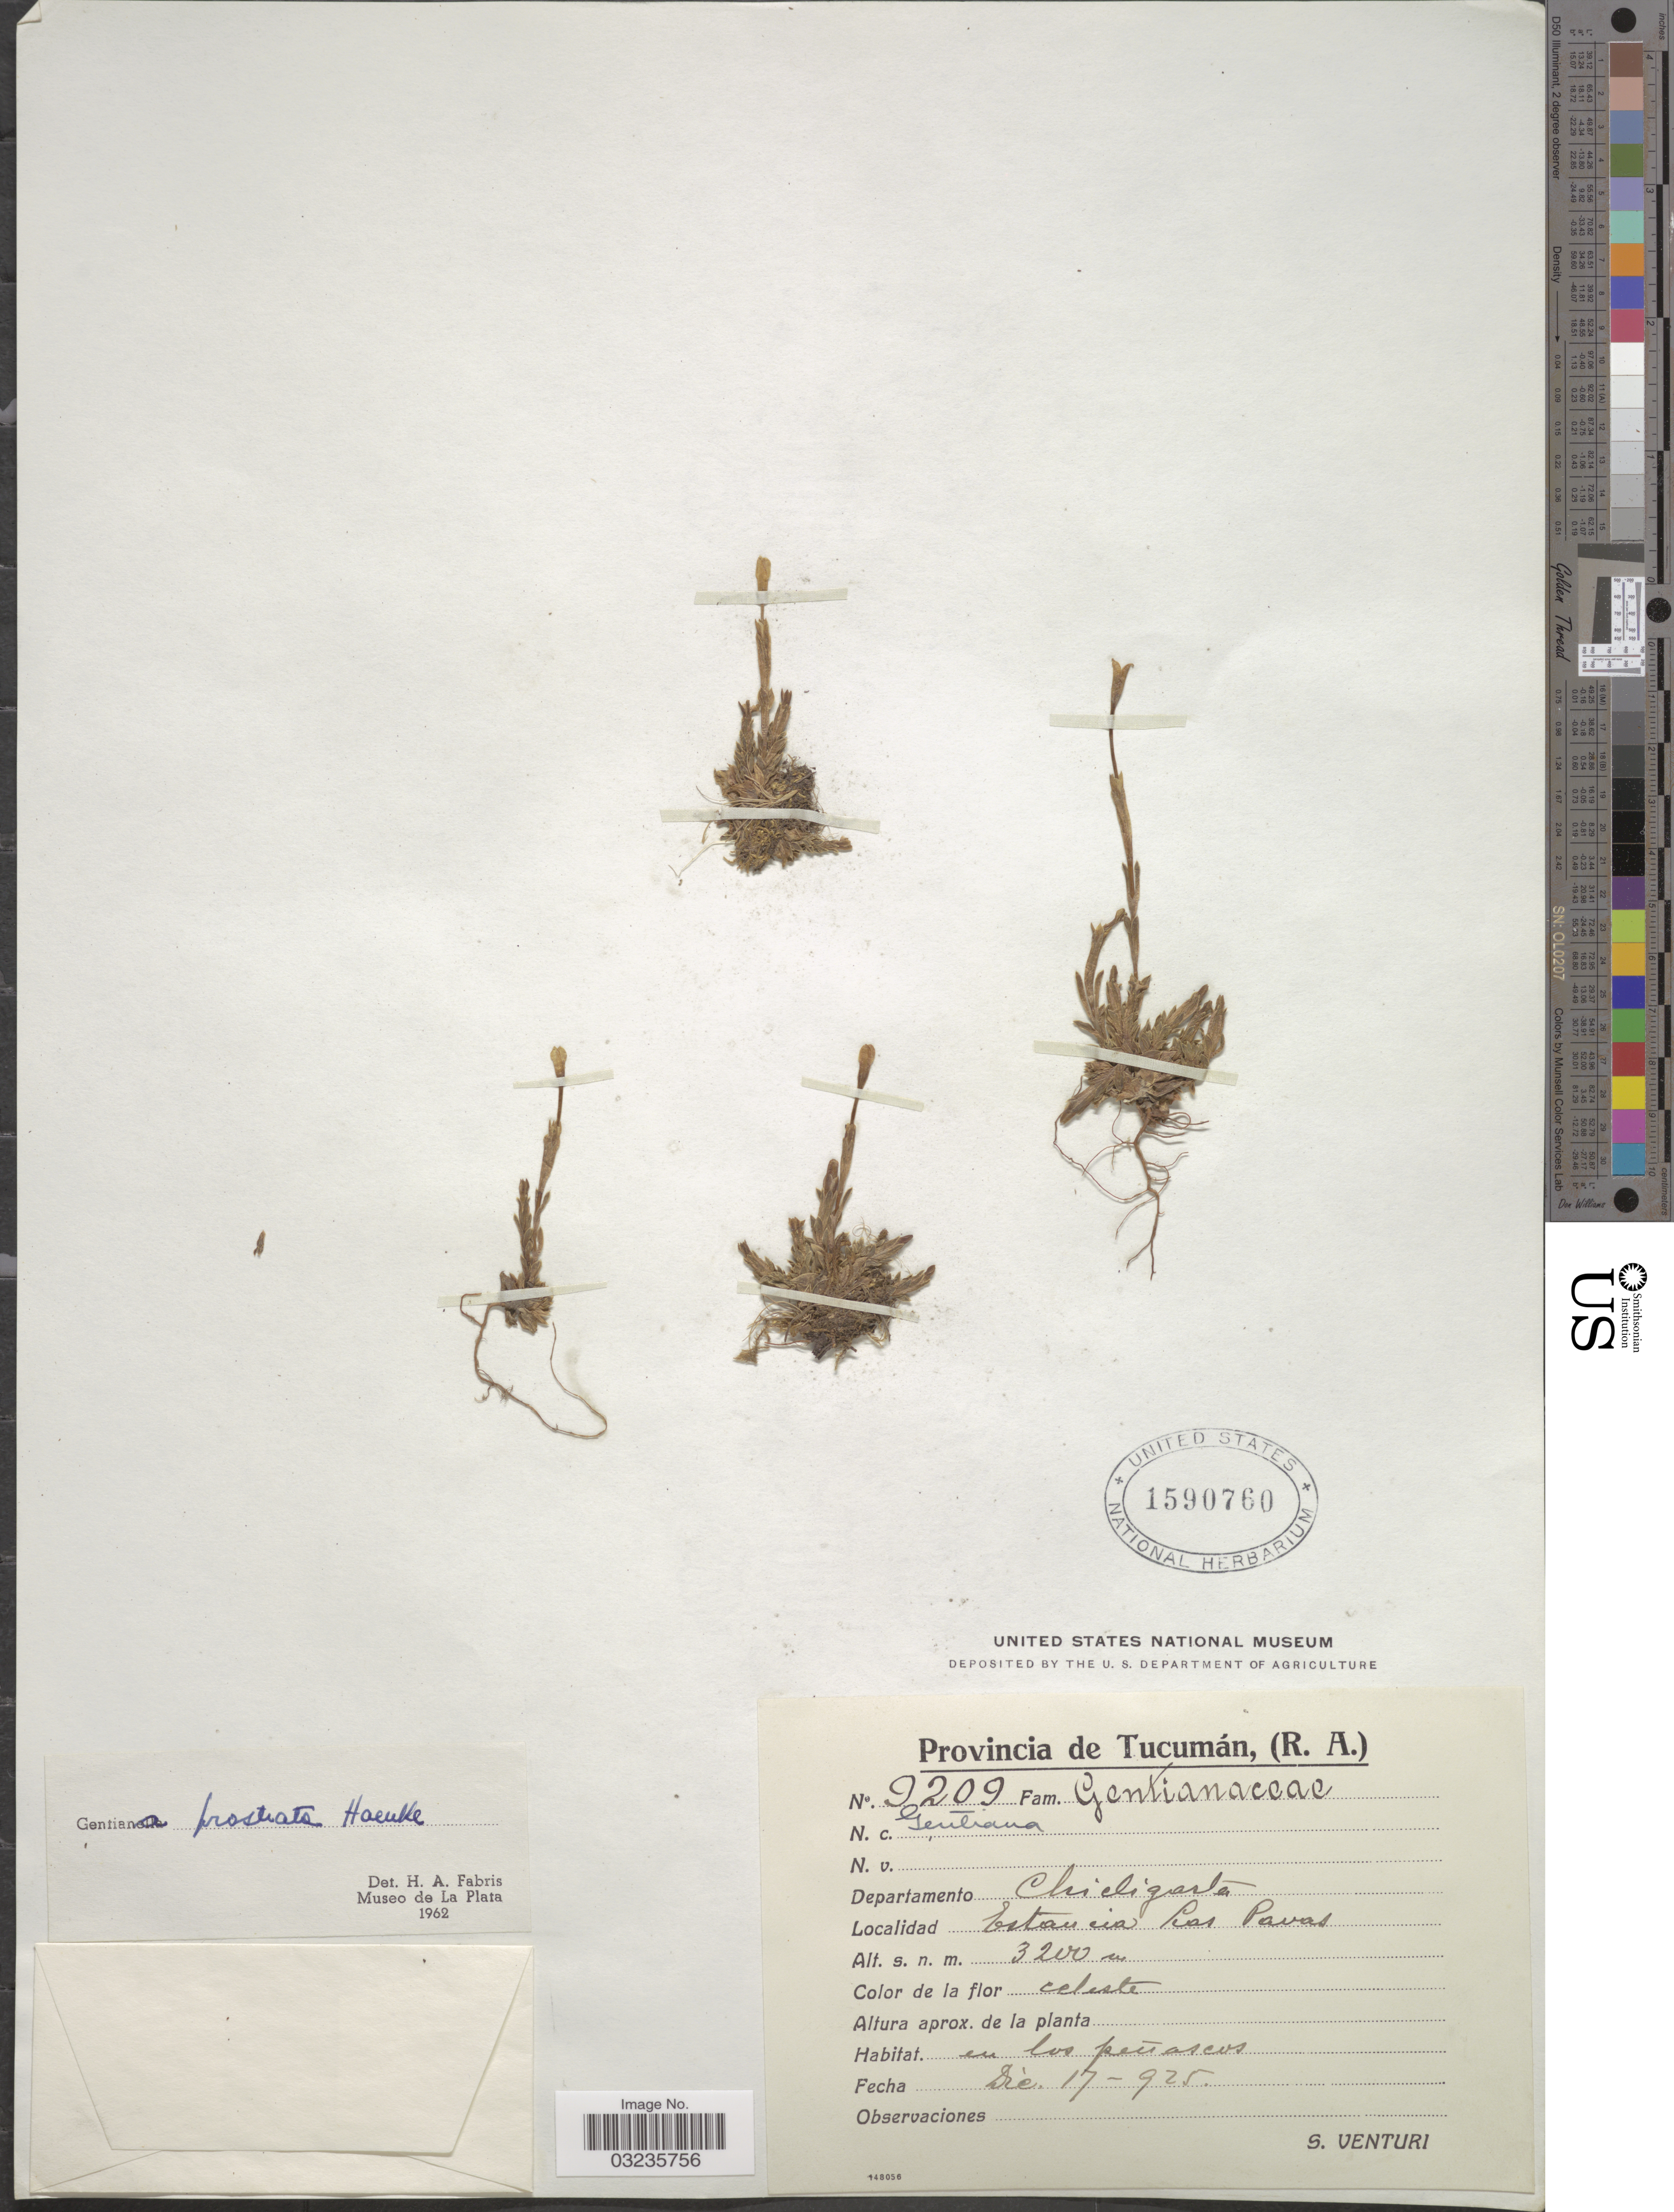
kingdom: Plantae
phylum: Tracheophyta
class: Magnoliopsida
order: Gentianales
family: Gentianaceae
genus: Gentiana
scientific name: Gentiana prostrata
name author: Haenke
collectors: S. Venturi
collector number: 9209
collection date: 1925-12-17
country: Argentina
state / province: Tucuman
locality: Departamento Chicligasta. Estancia Las Pavas.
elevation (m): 3200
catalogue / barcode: US 1590760